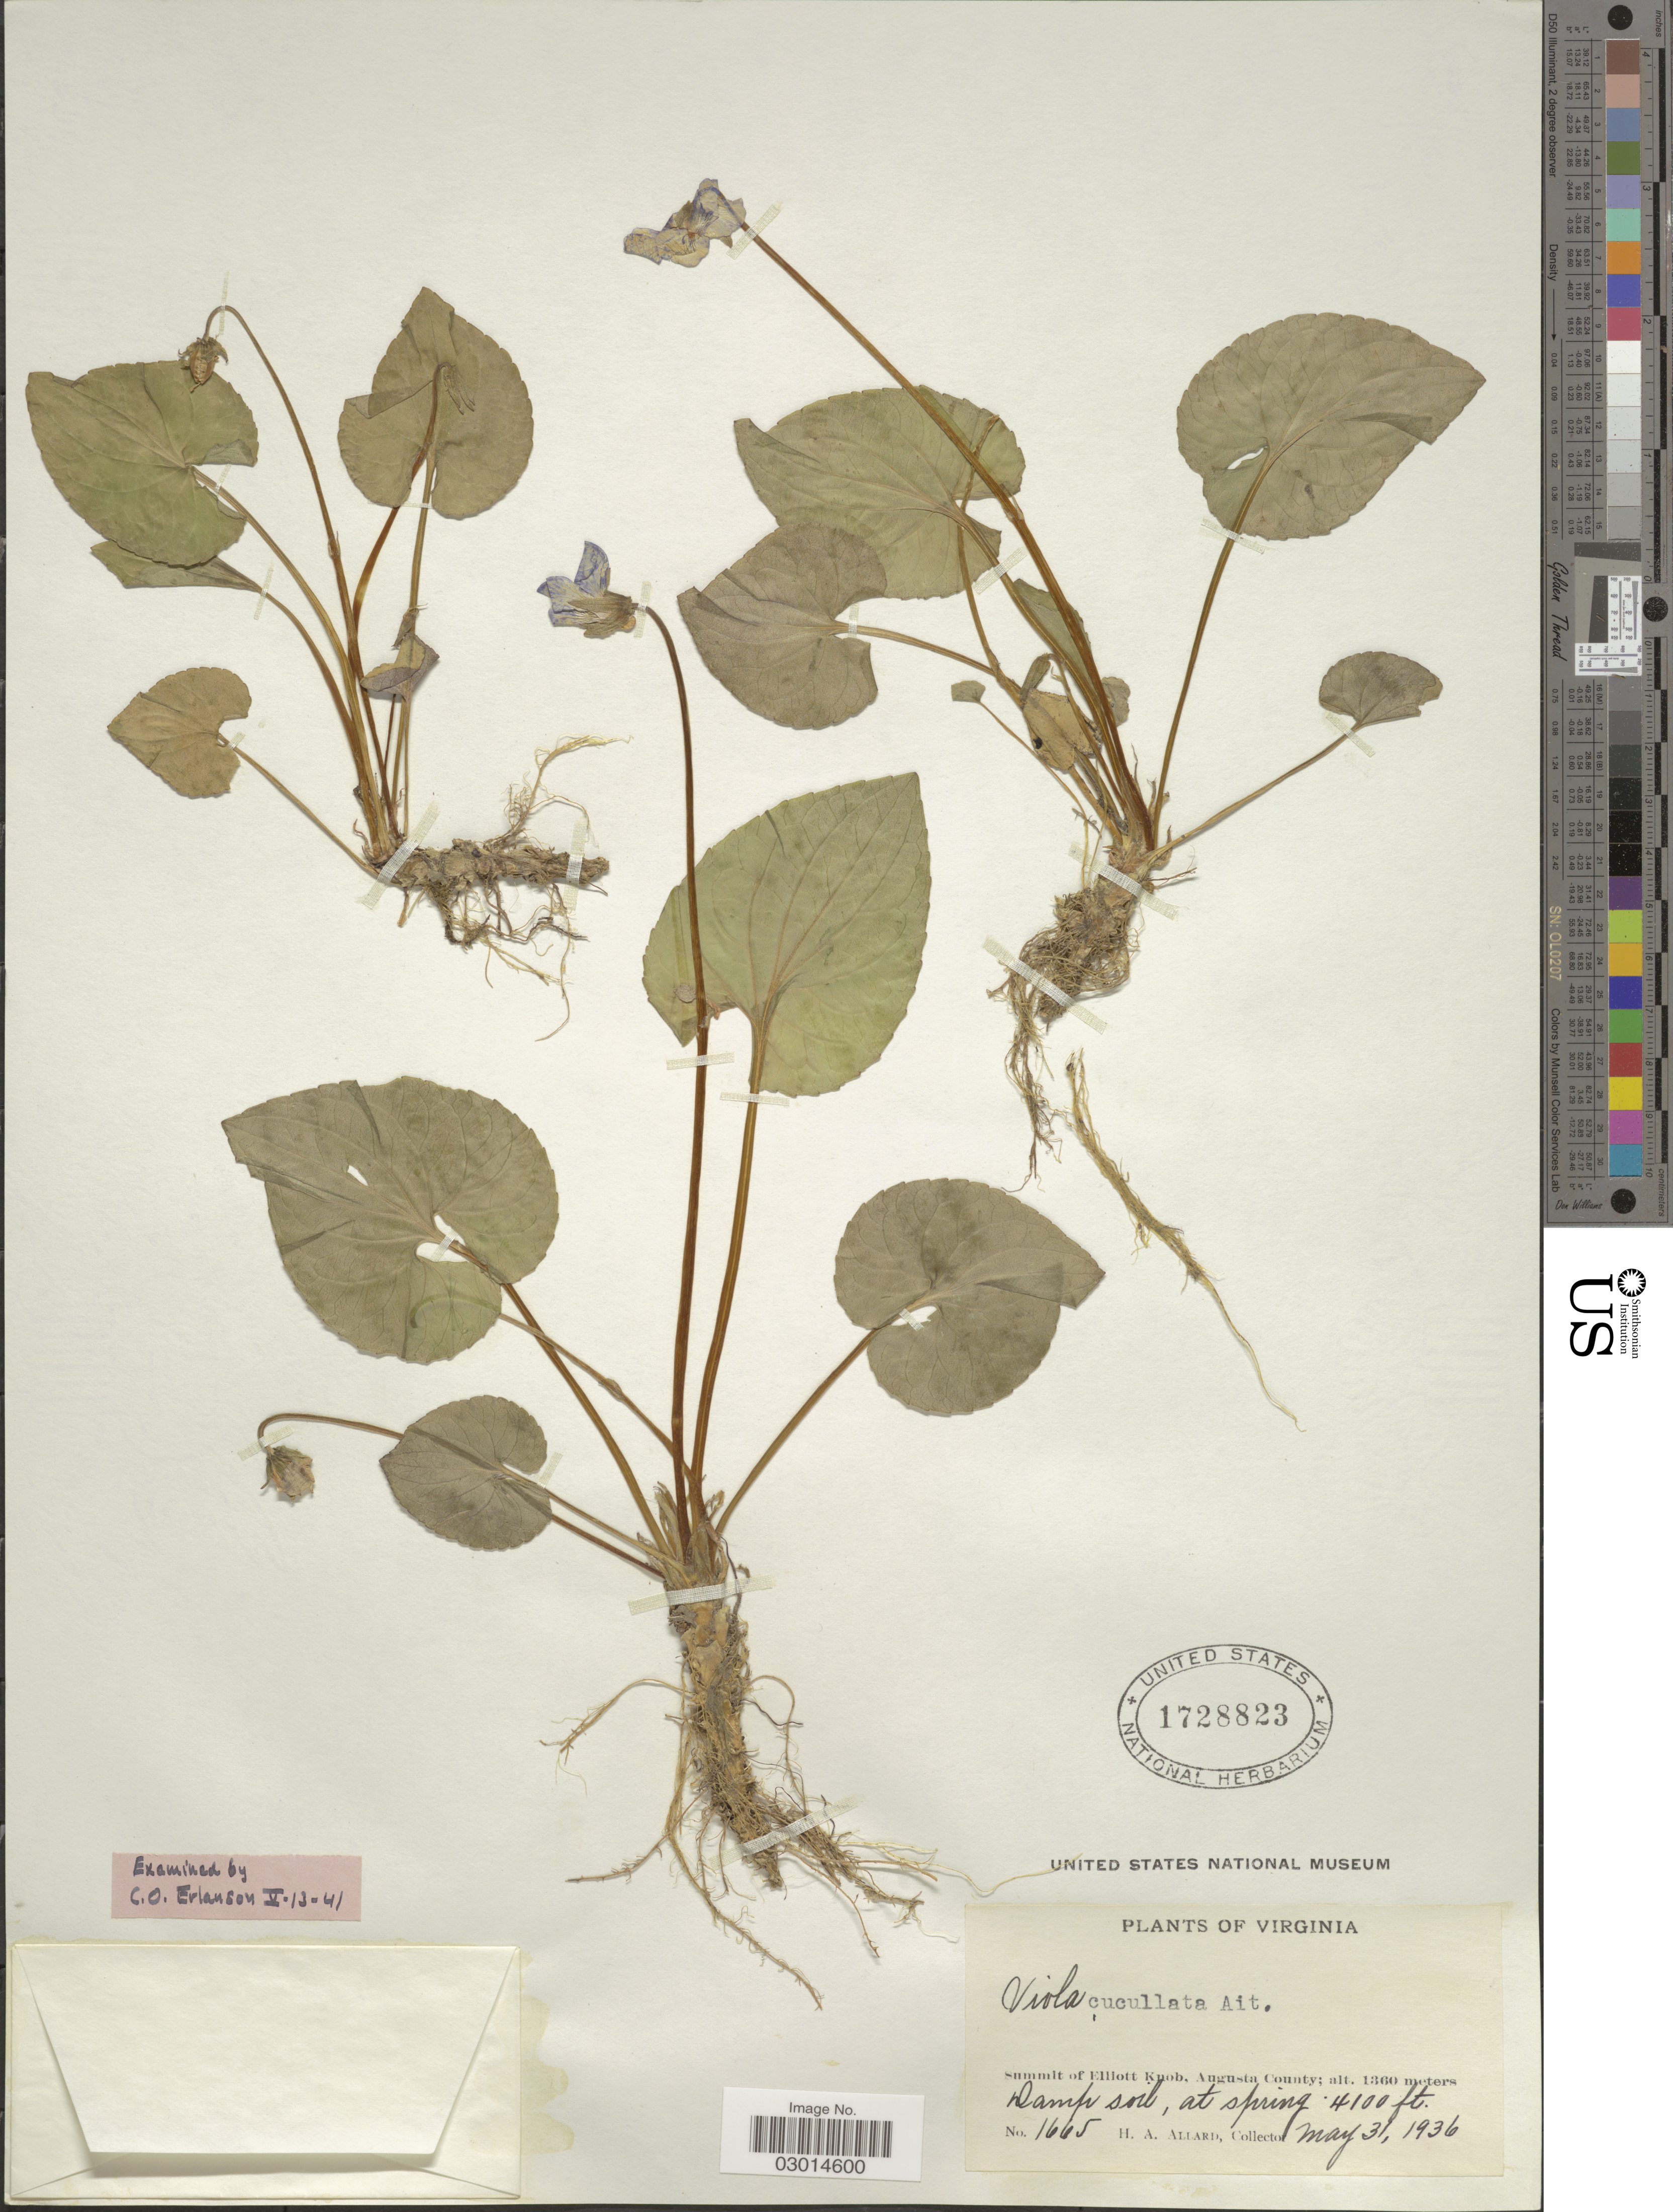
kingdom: Plantae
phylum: Tracheophyta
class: Magnoliopsida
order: Malpighiales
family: Violaceae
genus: Viola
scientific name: Viola cucullata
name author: Aiton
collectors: H. A. Allard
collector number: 1665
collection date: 1936-05-31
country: United States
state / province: Virginia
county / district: Augusta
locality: Summit of Elliott Knob, Augusta County. Damp soil, at spring.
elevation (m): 1250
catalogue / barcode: US 1728823